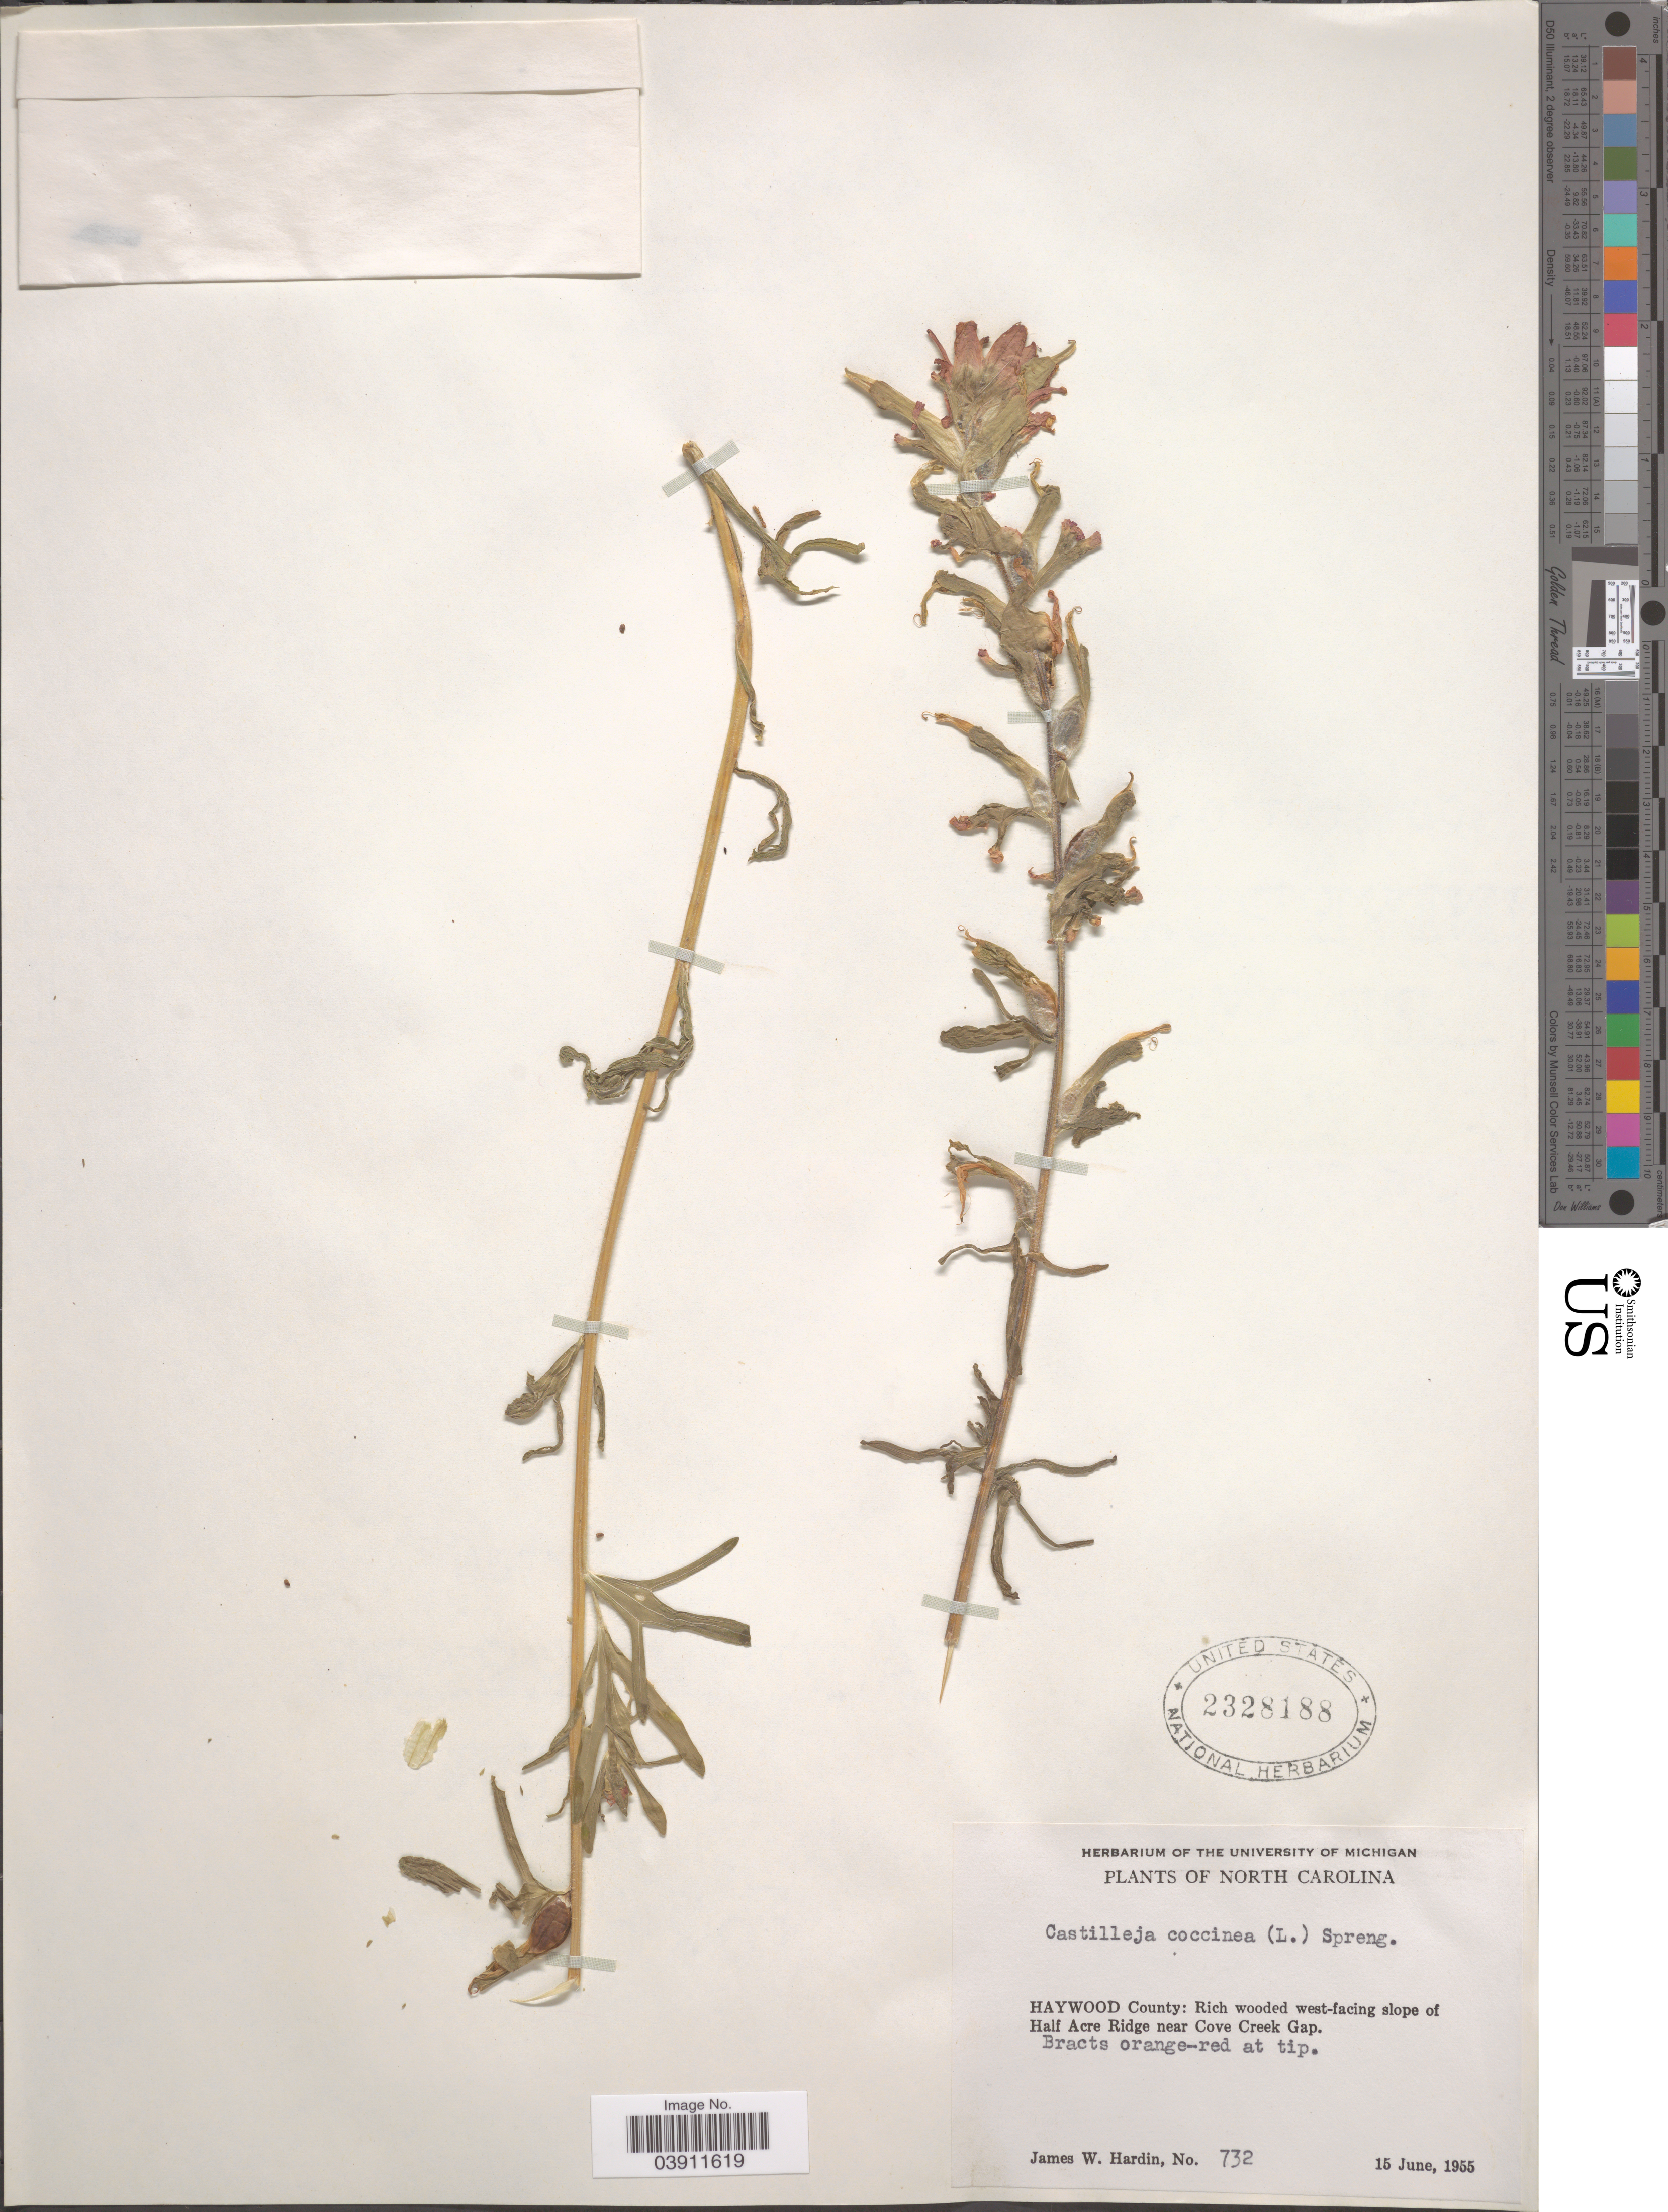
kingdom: Plantae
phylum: Tracheophyta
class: Magnoliopsida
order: Lamiales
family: Orobanchaceae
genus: Castilleja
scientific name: Castilleja coccinea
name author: (L.) Spreng.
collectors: J. W. Hardin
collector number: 732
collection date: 1955-06-15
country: United States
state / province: North Carolina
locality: Haywood County: west-facing slope of Half Acre Ridge near Cove Creek Gap.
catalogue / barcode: US 2328188